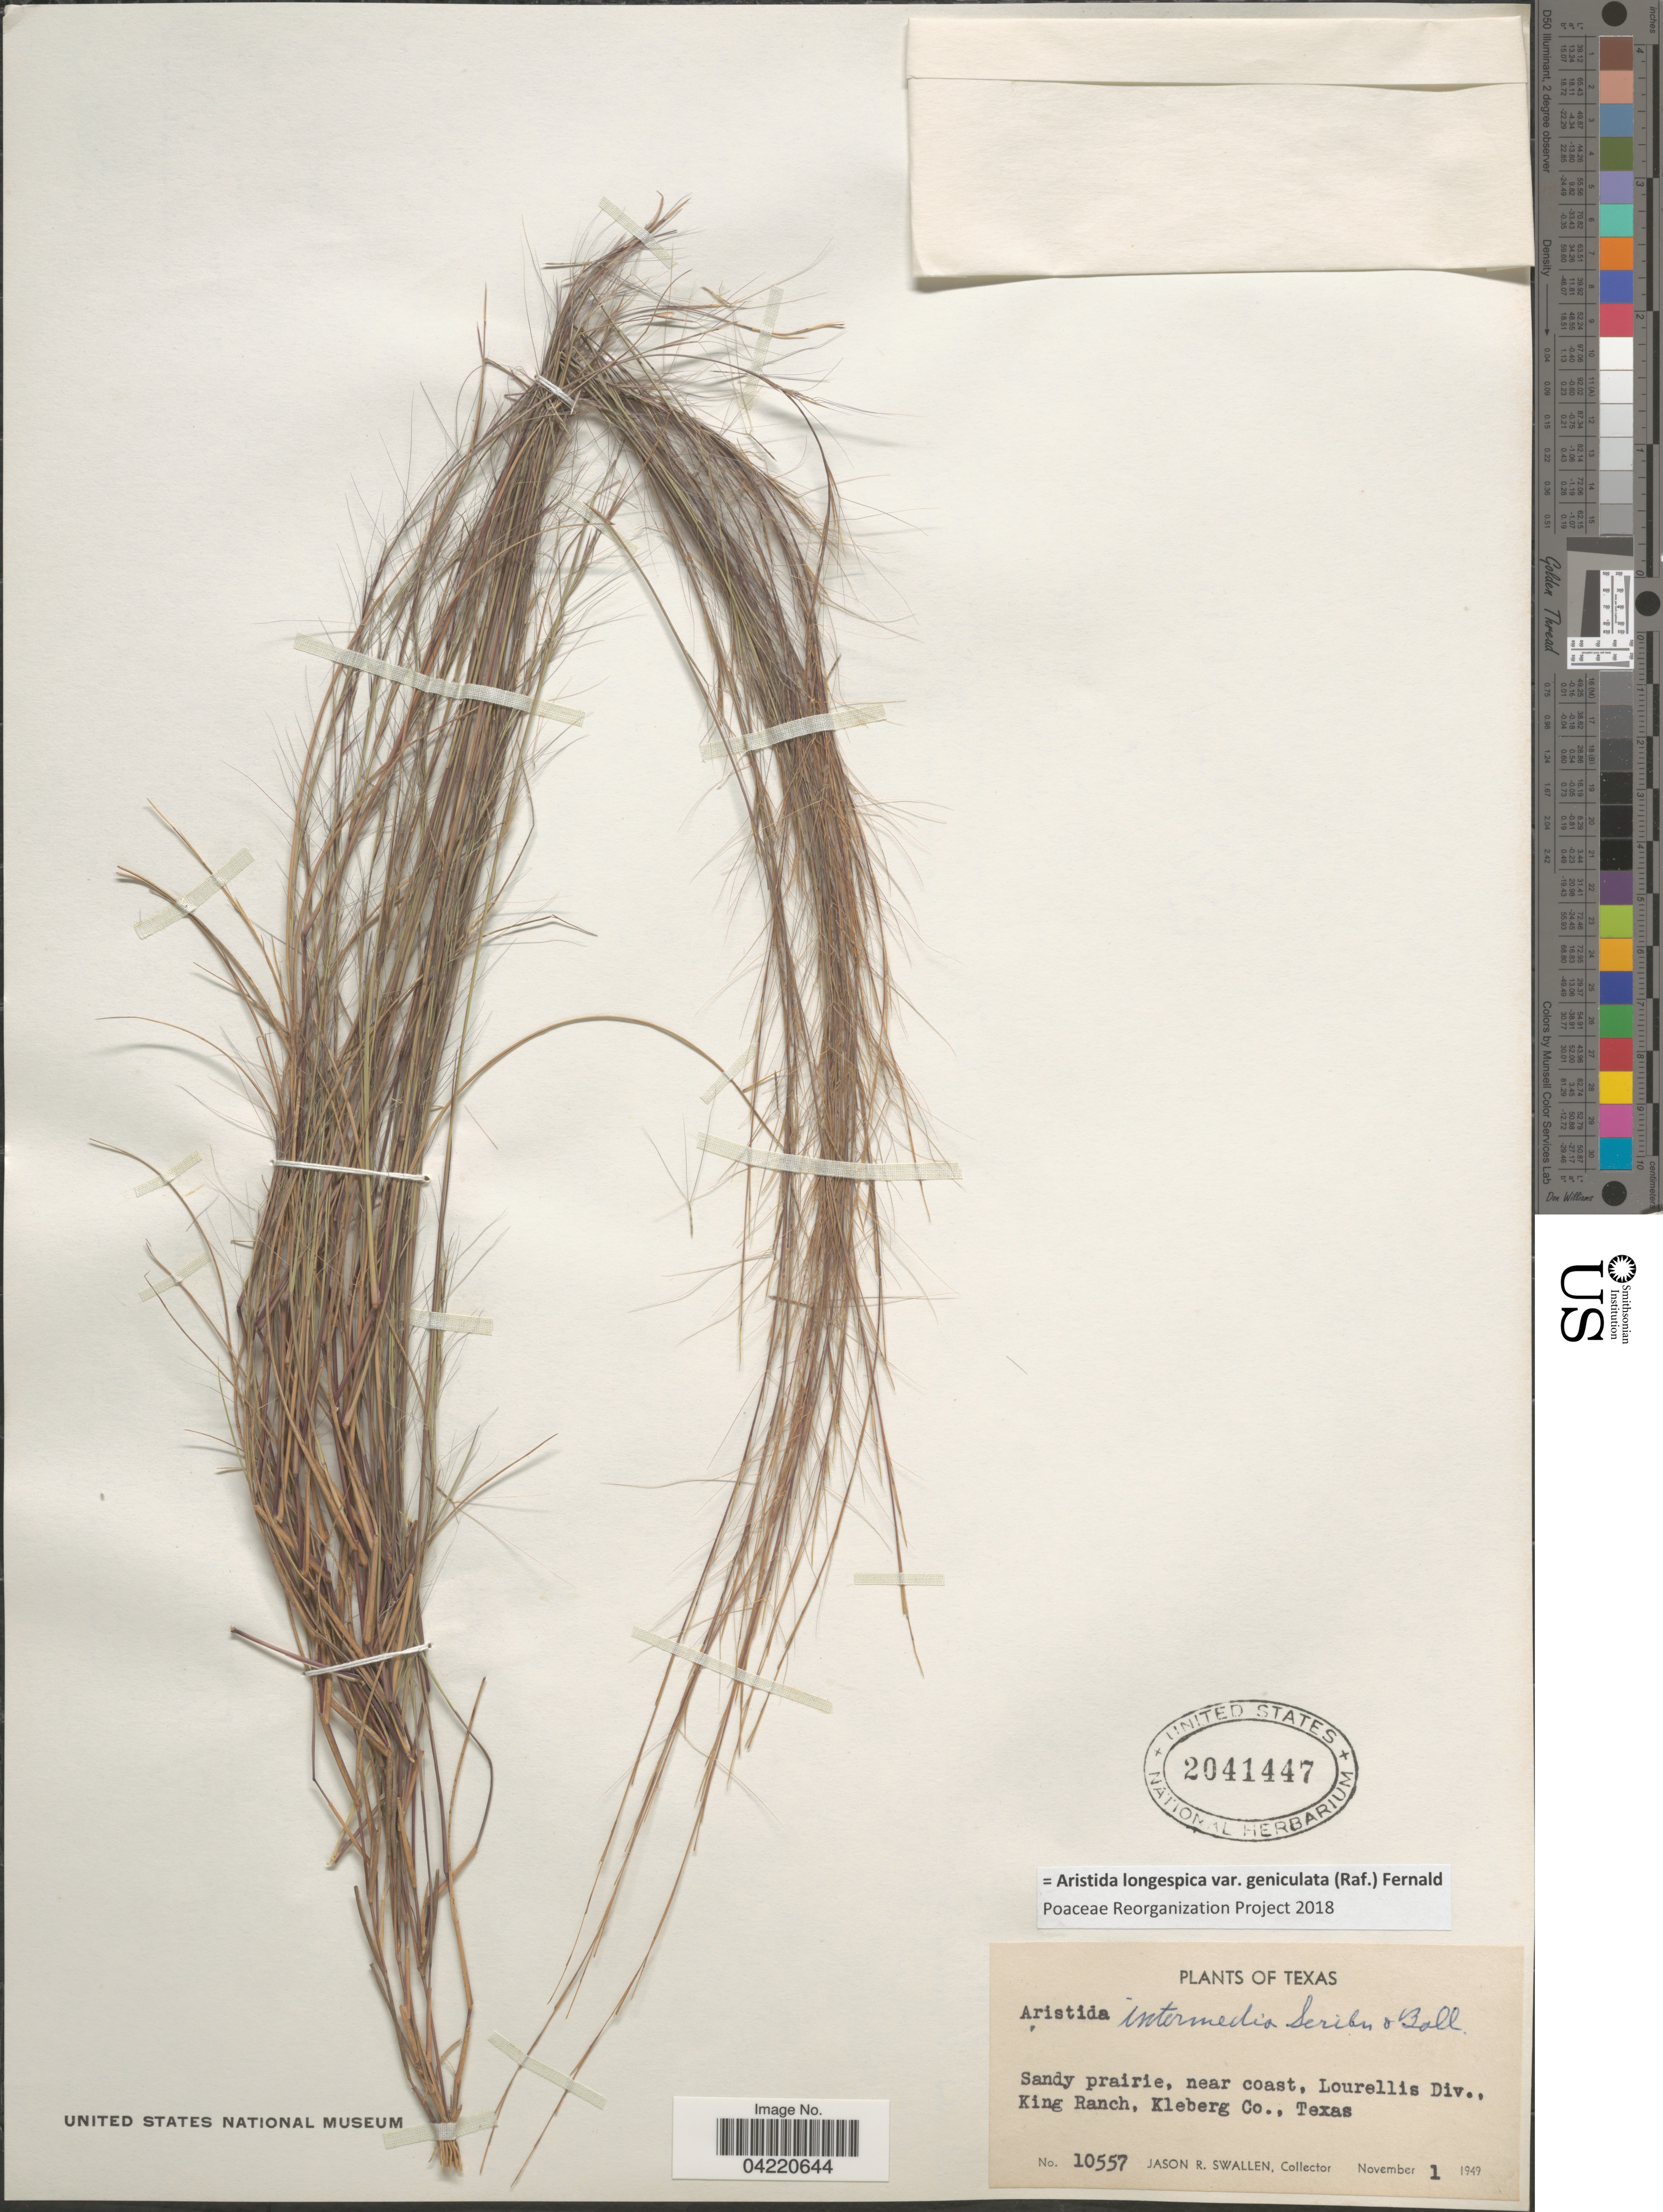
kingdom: Plantae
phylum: Tracheophyta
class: Liliopsida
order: Poales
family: Poaceae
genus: Aristida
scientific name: Aristida longespica var. geniculata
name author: (Raf.) Fernald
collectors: J. R. Swallen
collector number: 10557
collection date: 1949-11-01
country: United States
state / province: Texas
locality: Sandy prairie, near coast, Lourellis Div., King Ranch, Kleberg Co.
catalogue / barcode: US 2041447